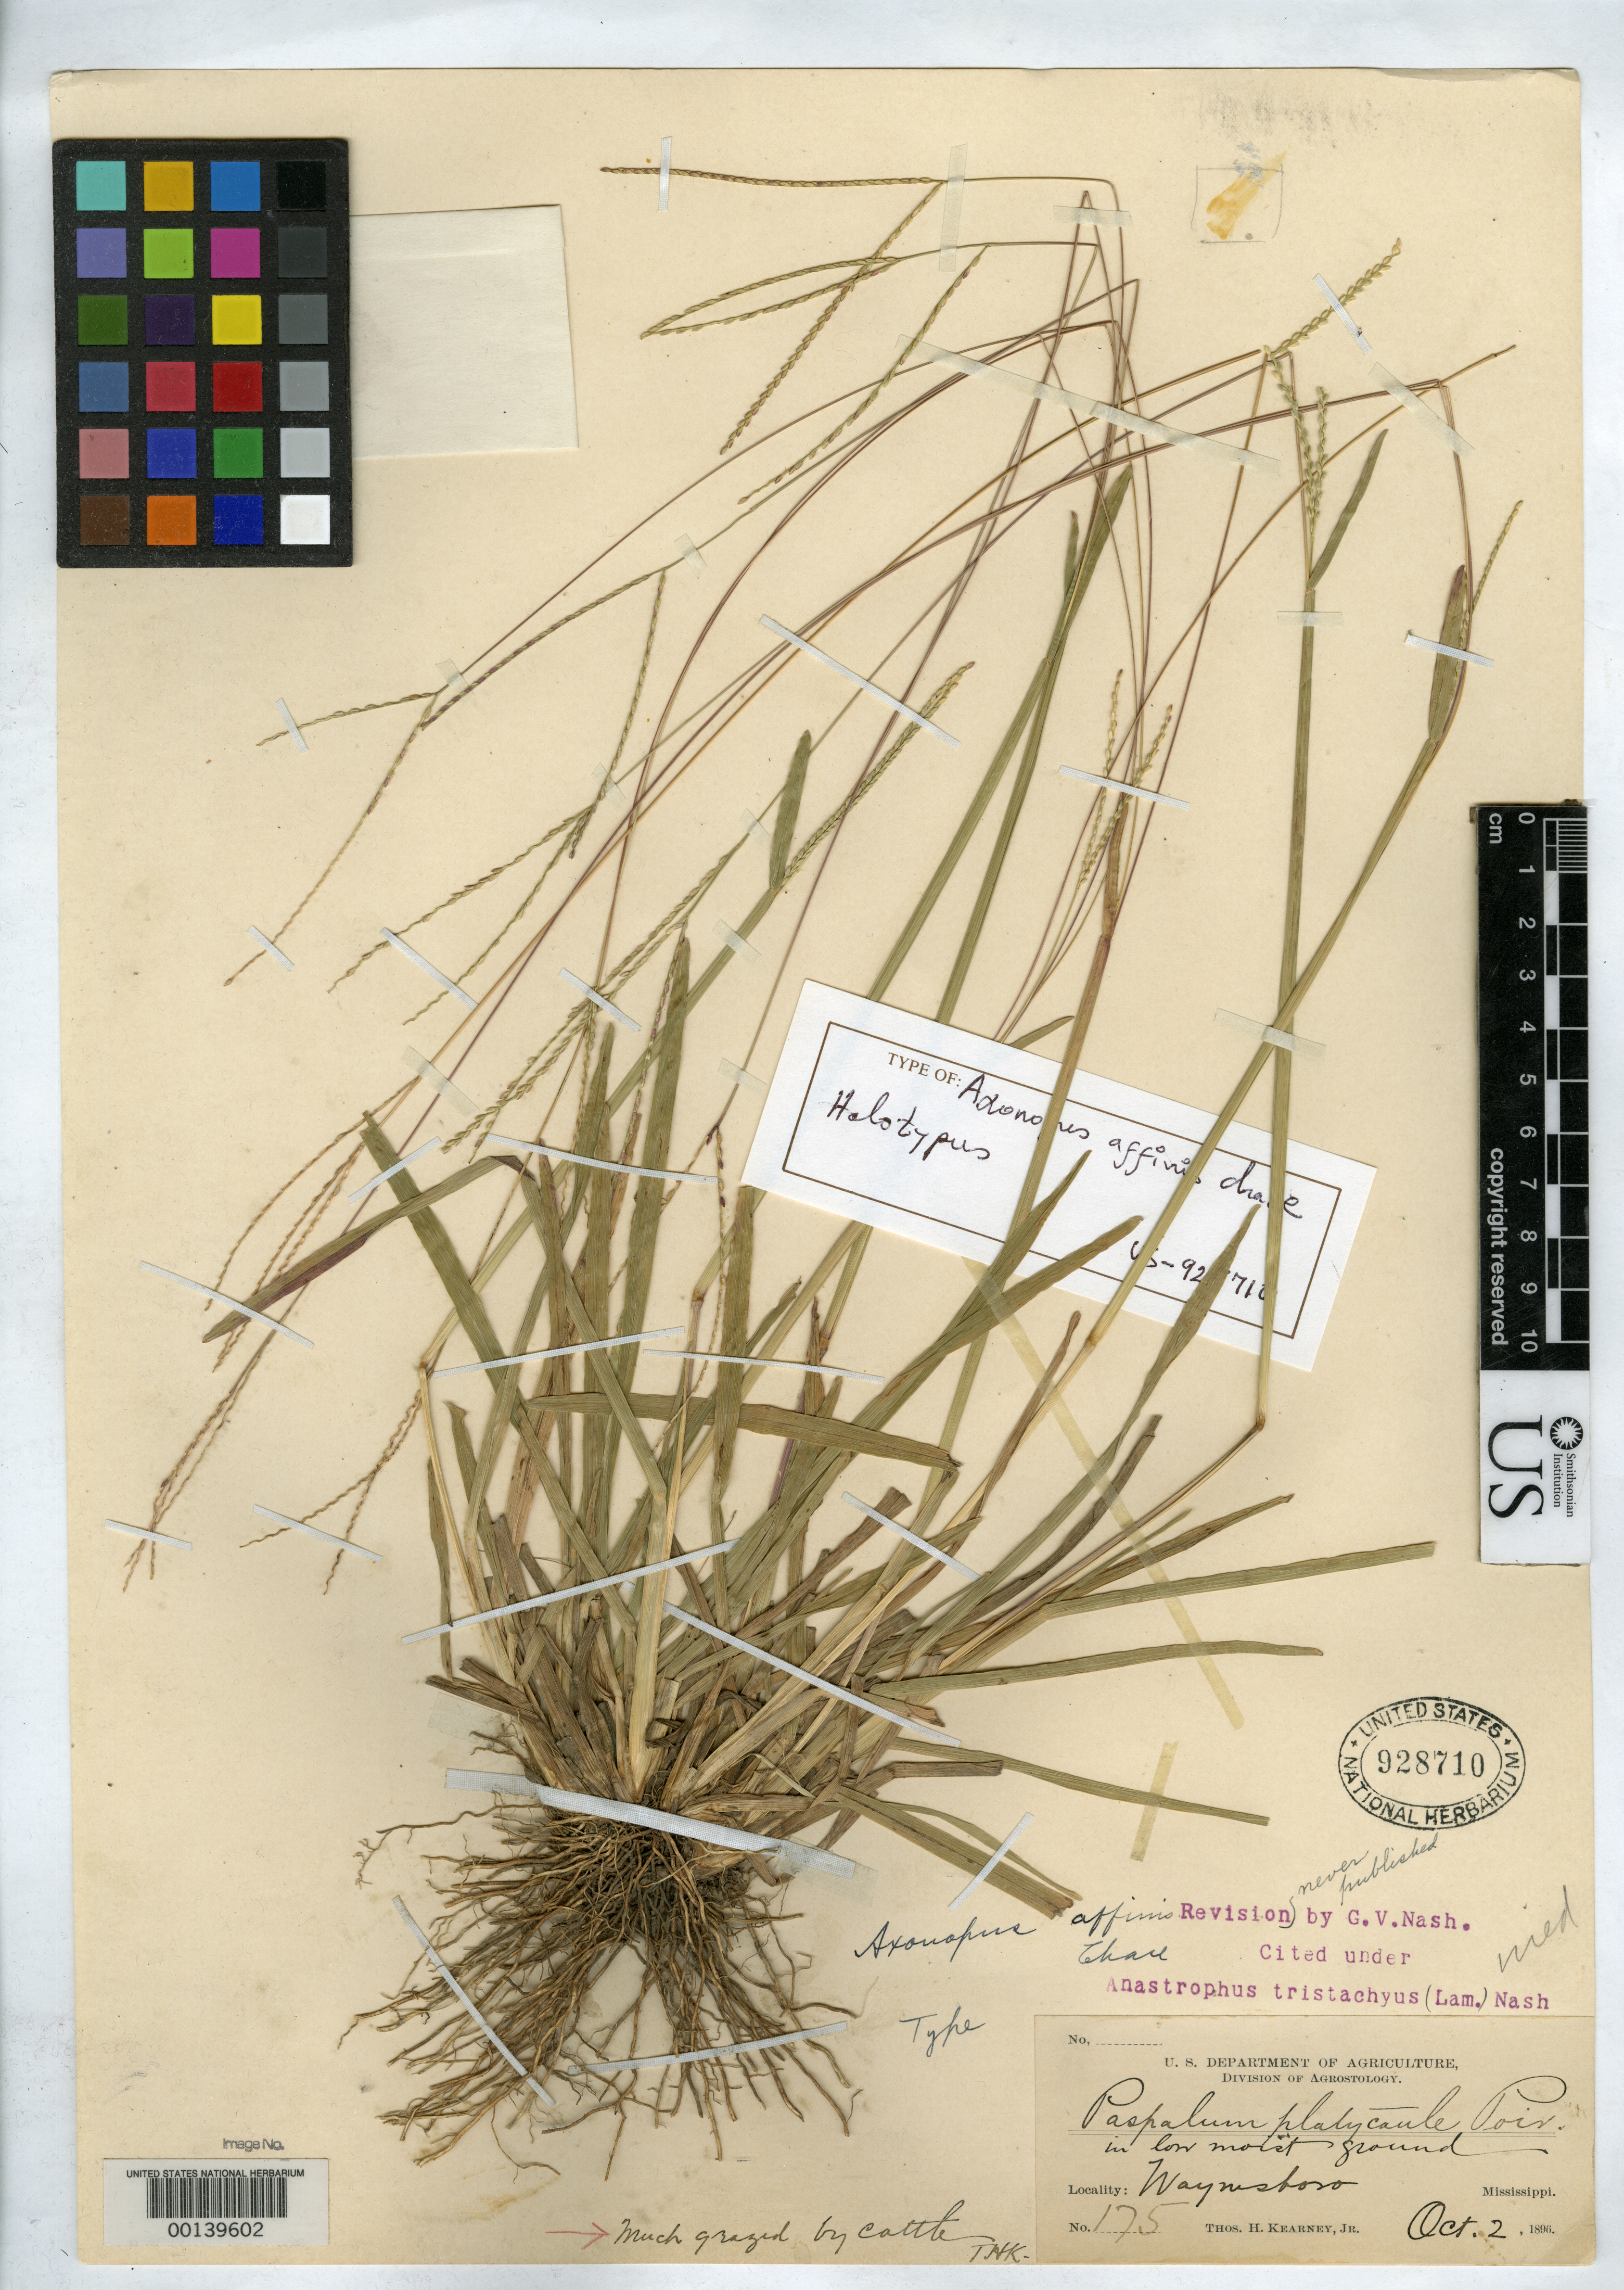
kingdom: Plantae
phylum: Tracheophyta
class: Liliopsida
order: Poales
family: Poaceae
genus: Axonopus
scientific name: Axonopus affinis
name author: Chase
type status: Holotype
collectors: T. H. Kearney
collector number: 175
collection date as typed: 02 Oct 1896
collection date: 1896-10-02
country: United States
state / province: Mississippi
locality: Waynesboro.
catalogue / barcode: US 928710